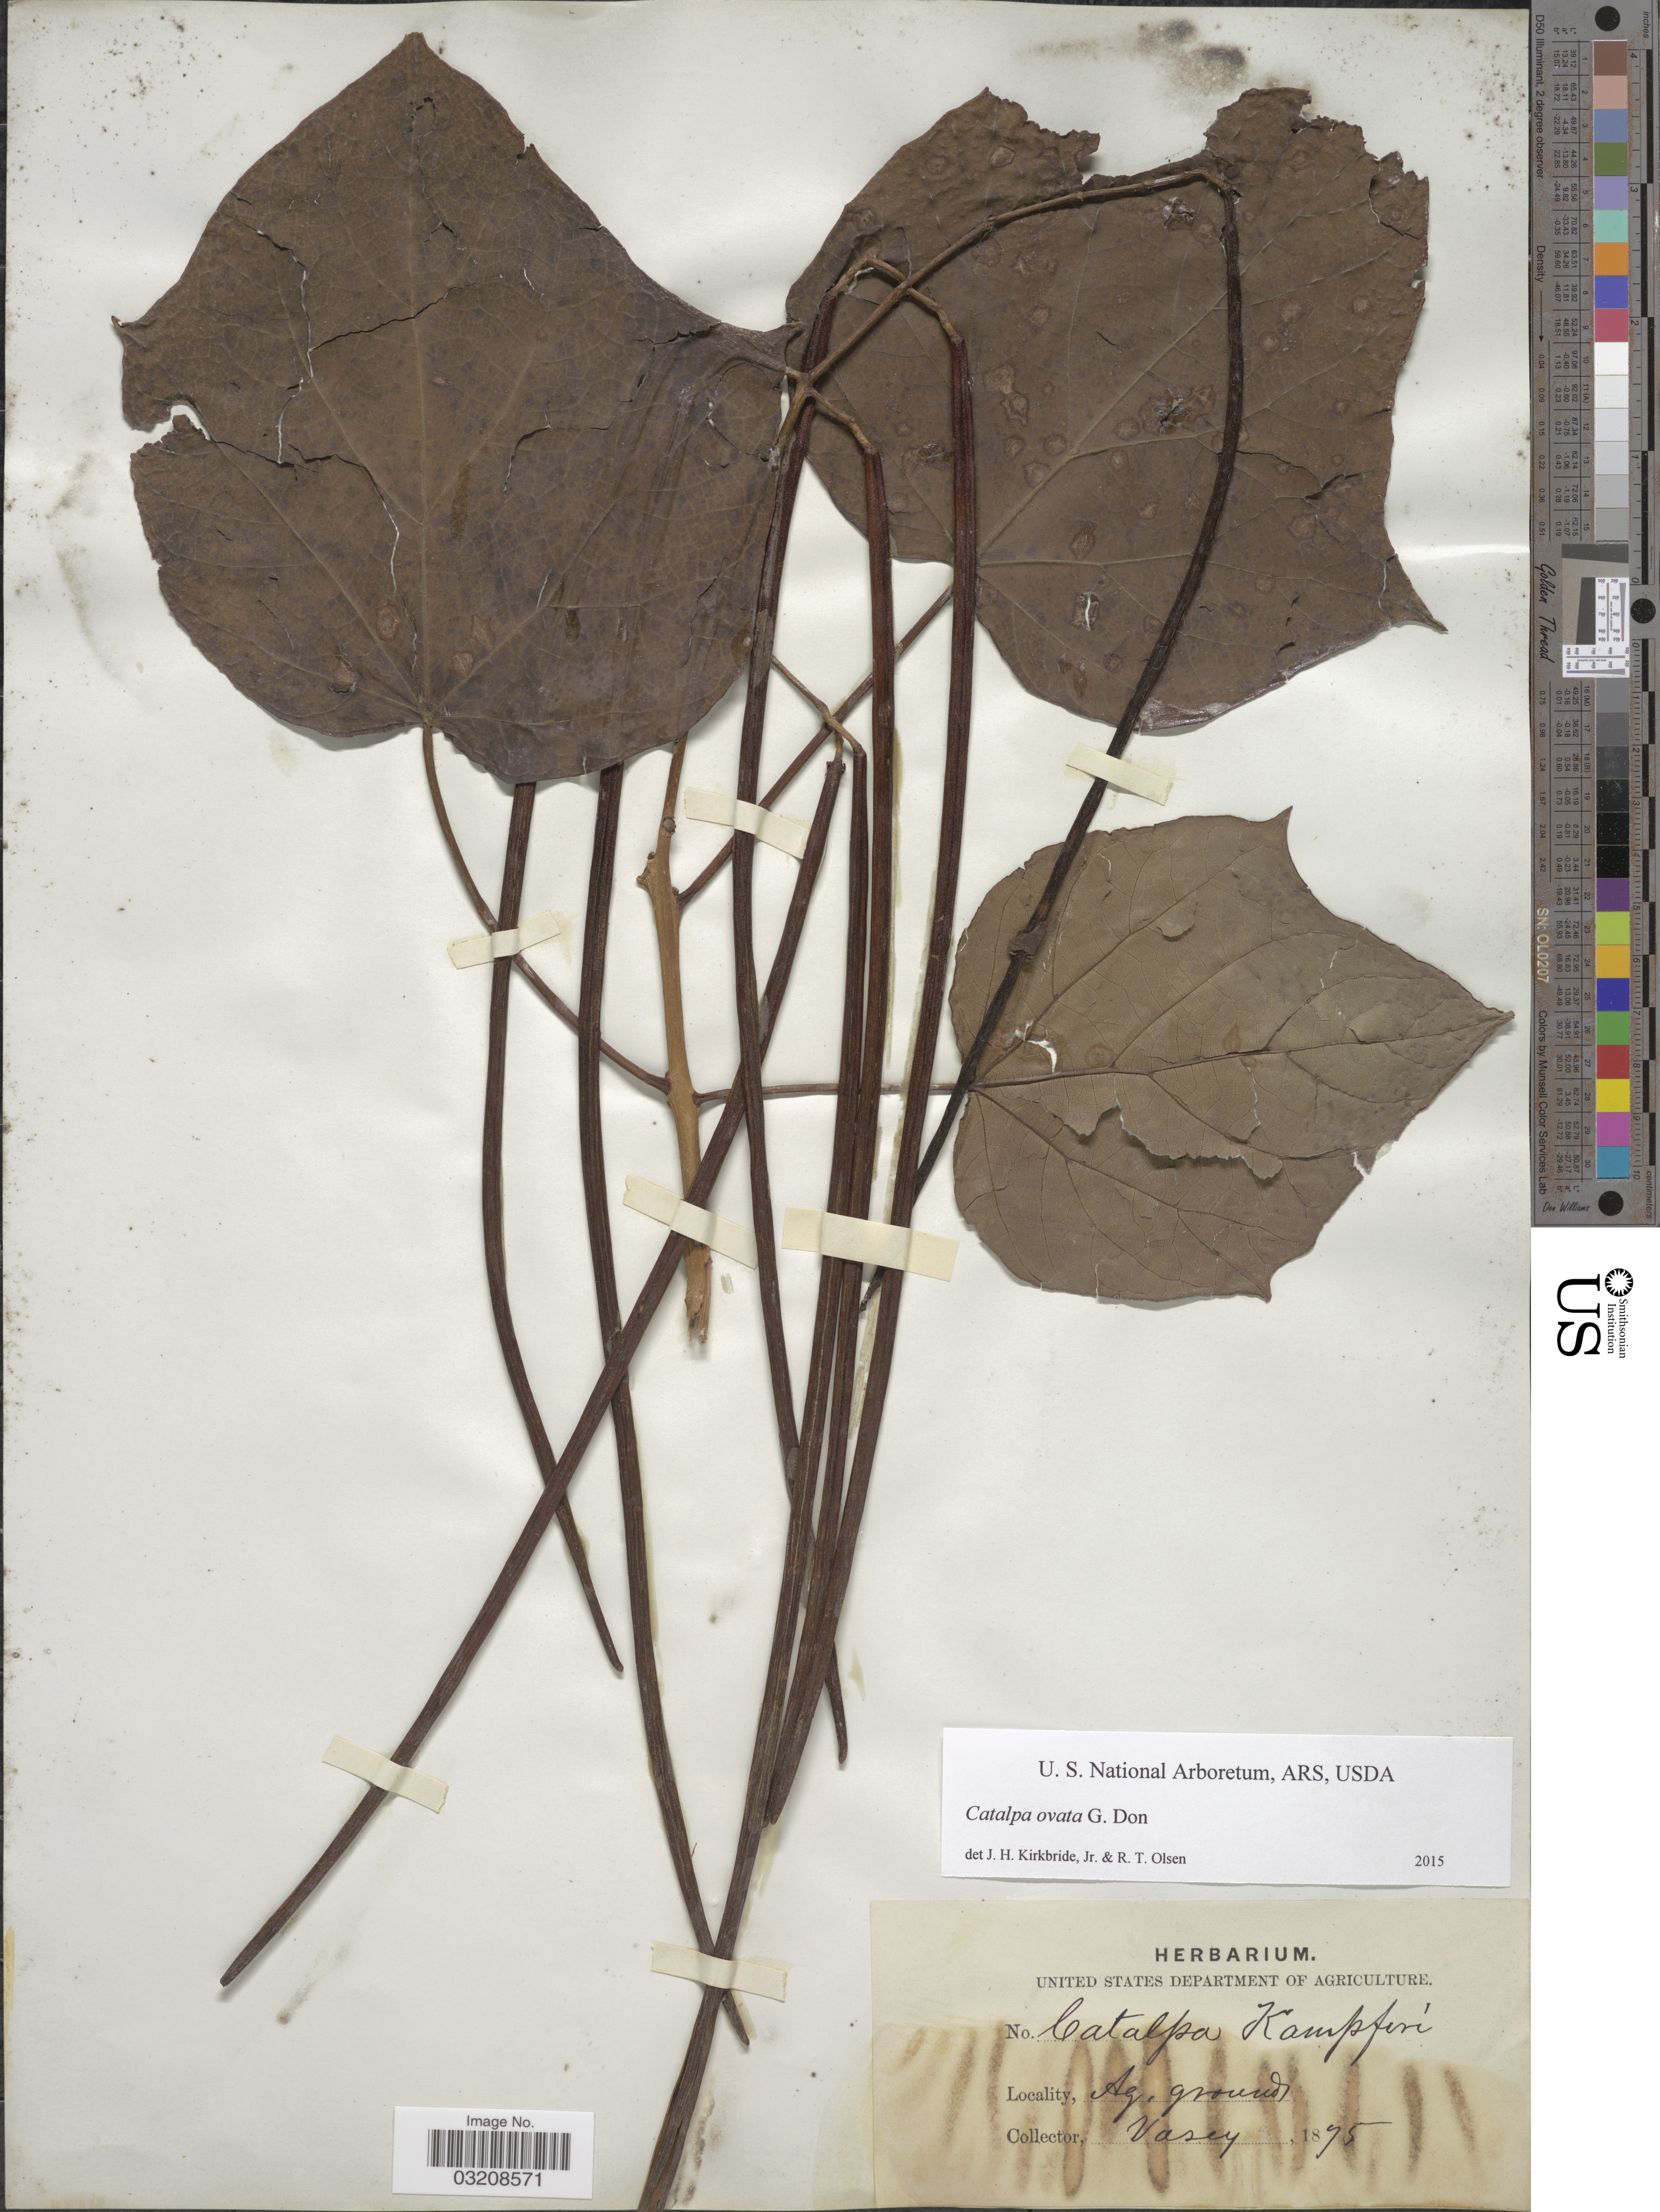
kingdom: Plantae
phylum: Tracheophyta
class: Magnoliopsida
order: Lamiales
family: Bignoniaceae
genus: Catalpa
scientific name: Catalpa ovata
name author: G. Don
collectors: Vasey, --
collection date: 1875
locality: Ag. grounds.